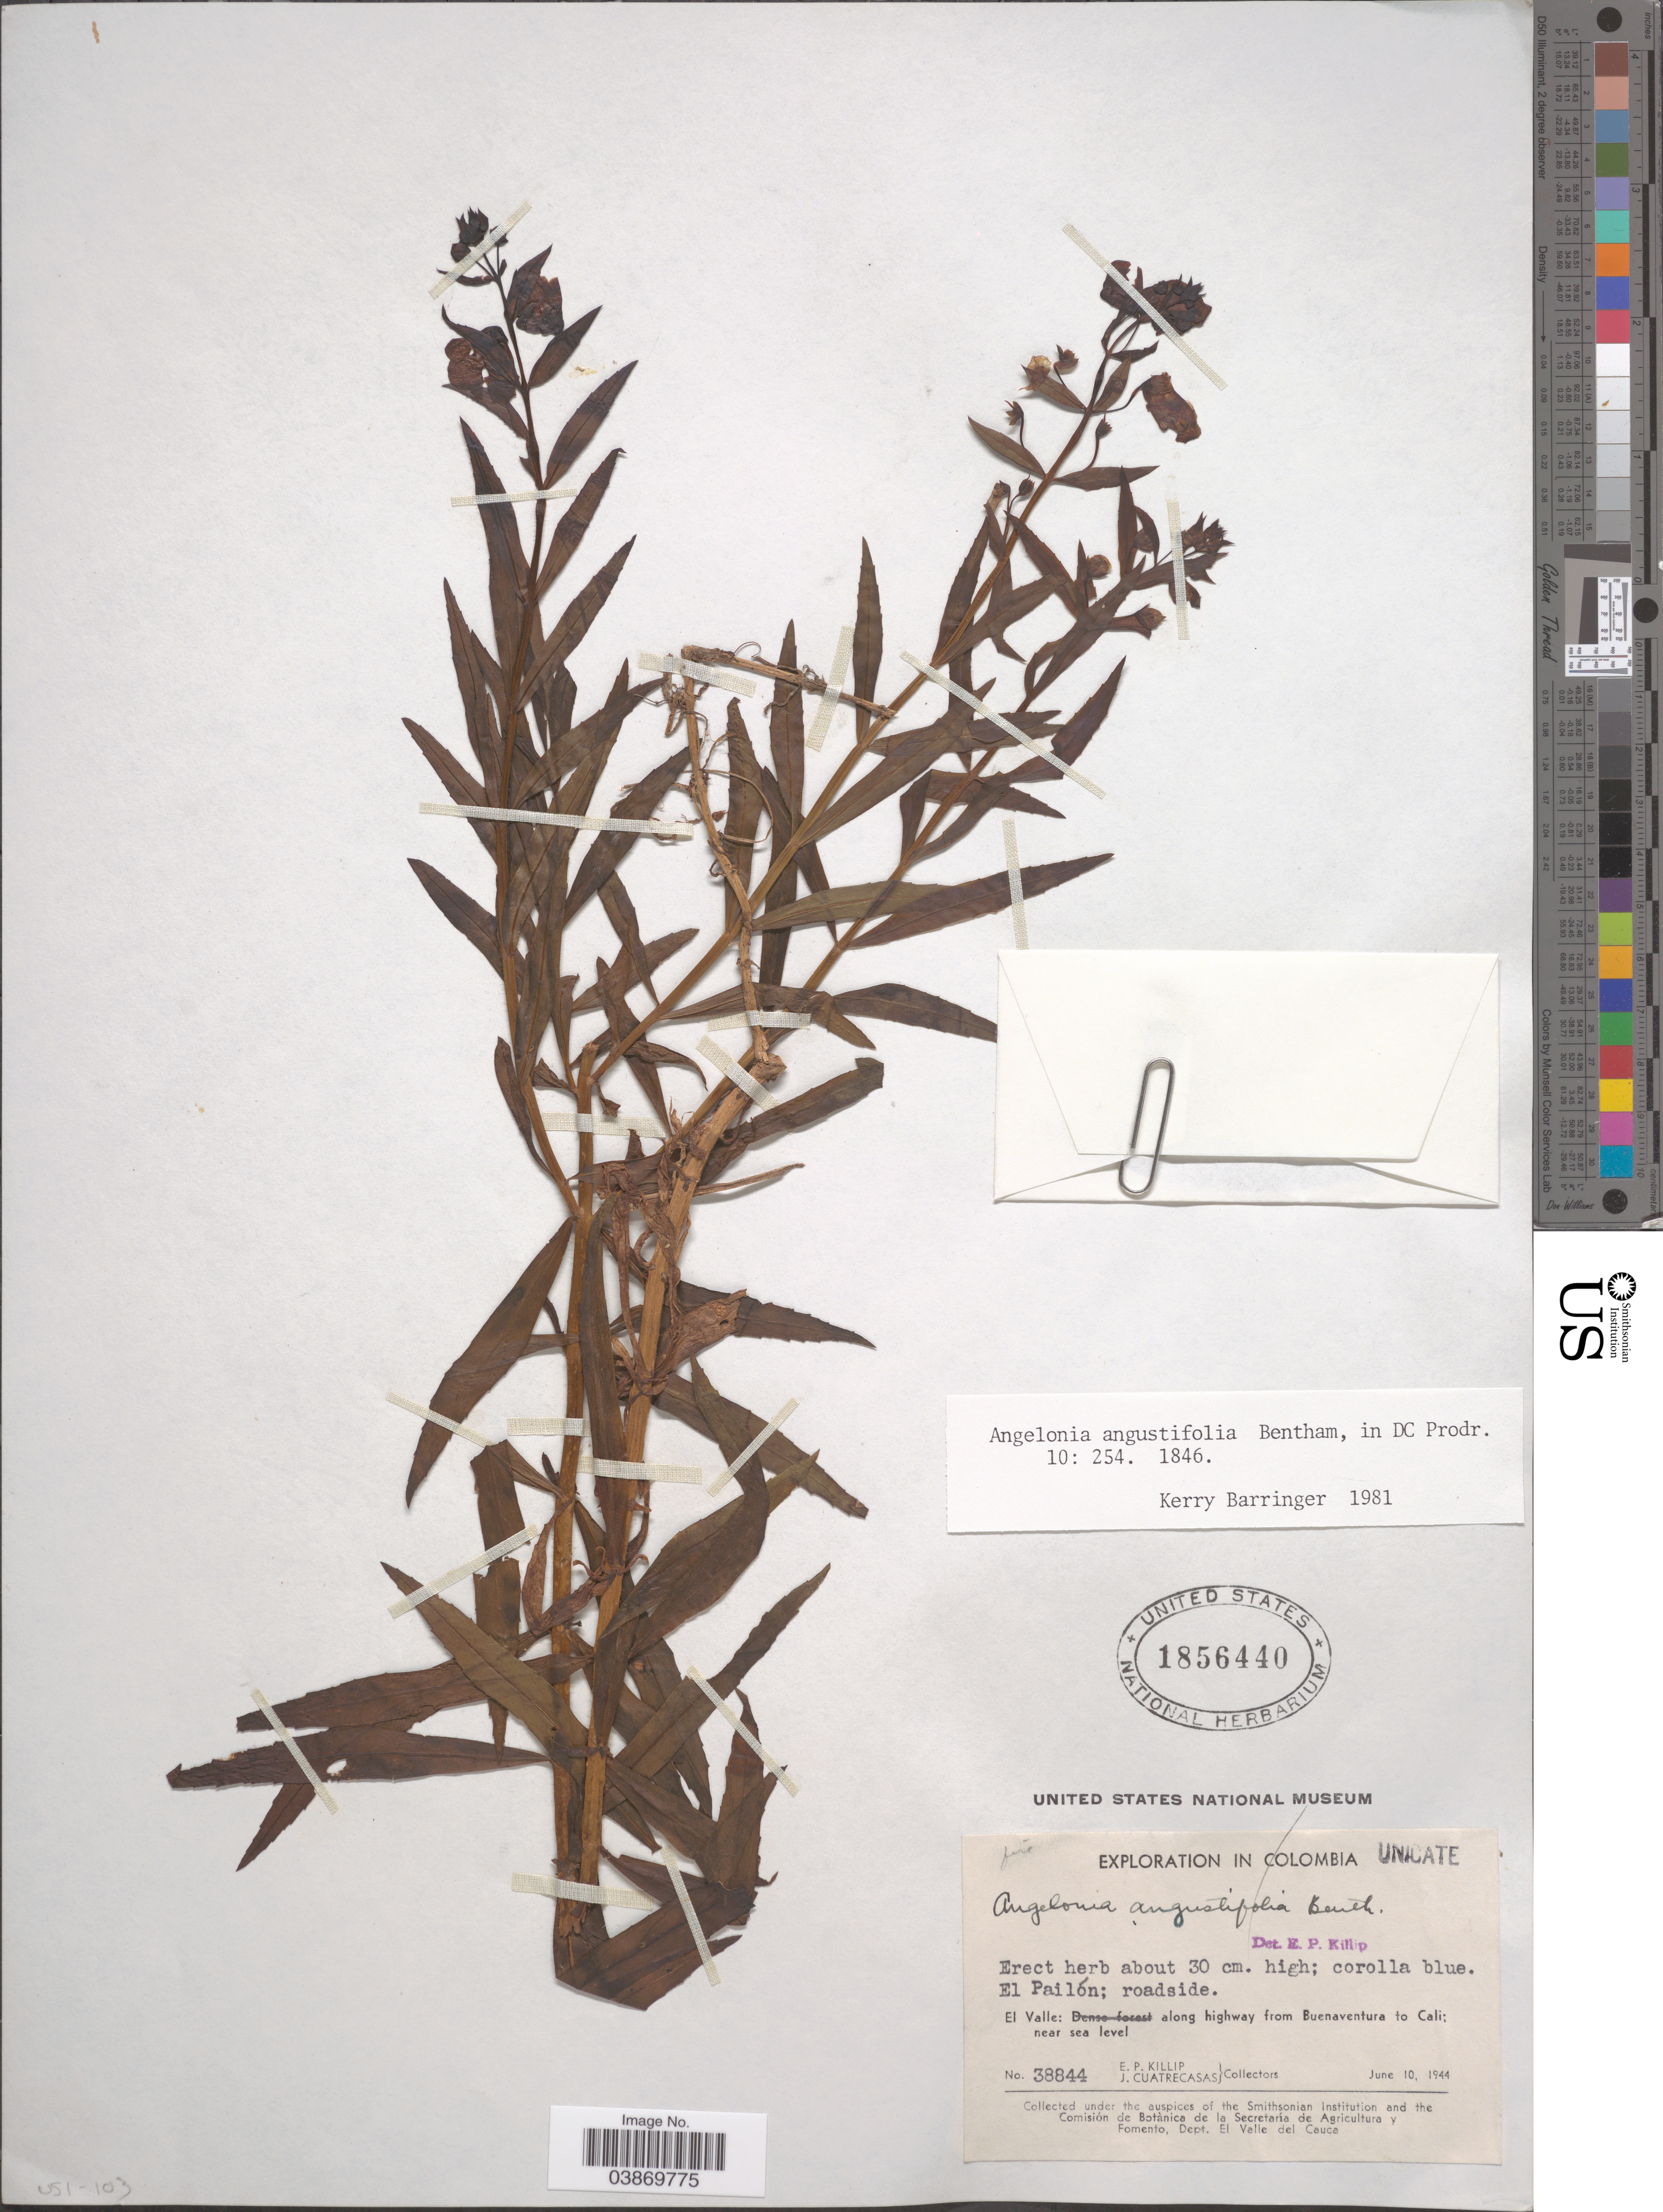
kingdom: Plantae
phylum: Tracheophyta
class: Magnoliopsida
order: Lamiales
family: Plantaginaceae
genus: Angelonia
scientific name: Angelonia angustifolia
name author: Benth.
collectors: E. P. Killip & J. Cuatrecasas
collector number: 38844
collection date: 1944-06-10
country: Colombia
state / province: Valle del Cauca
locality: El Pailón. El Valle: along highway from Buenaventura to Cali.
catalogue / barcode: US 1856440